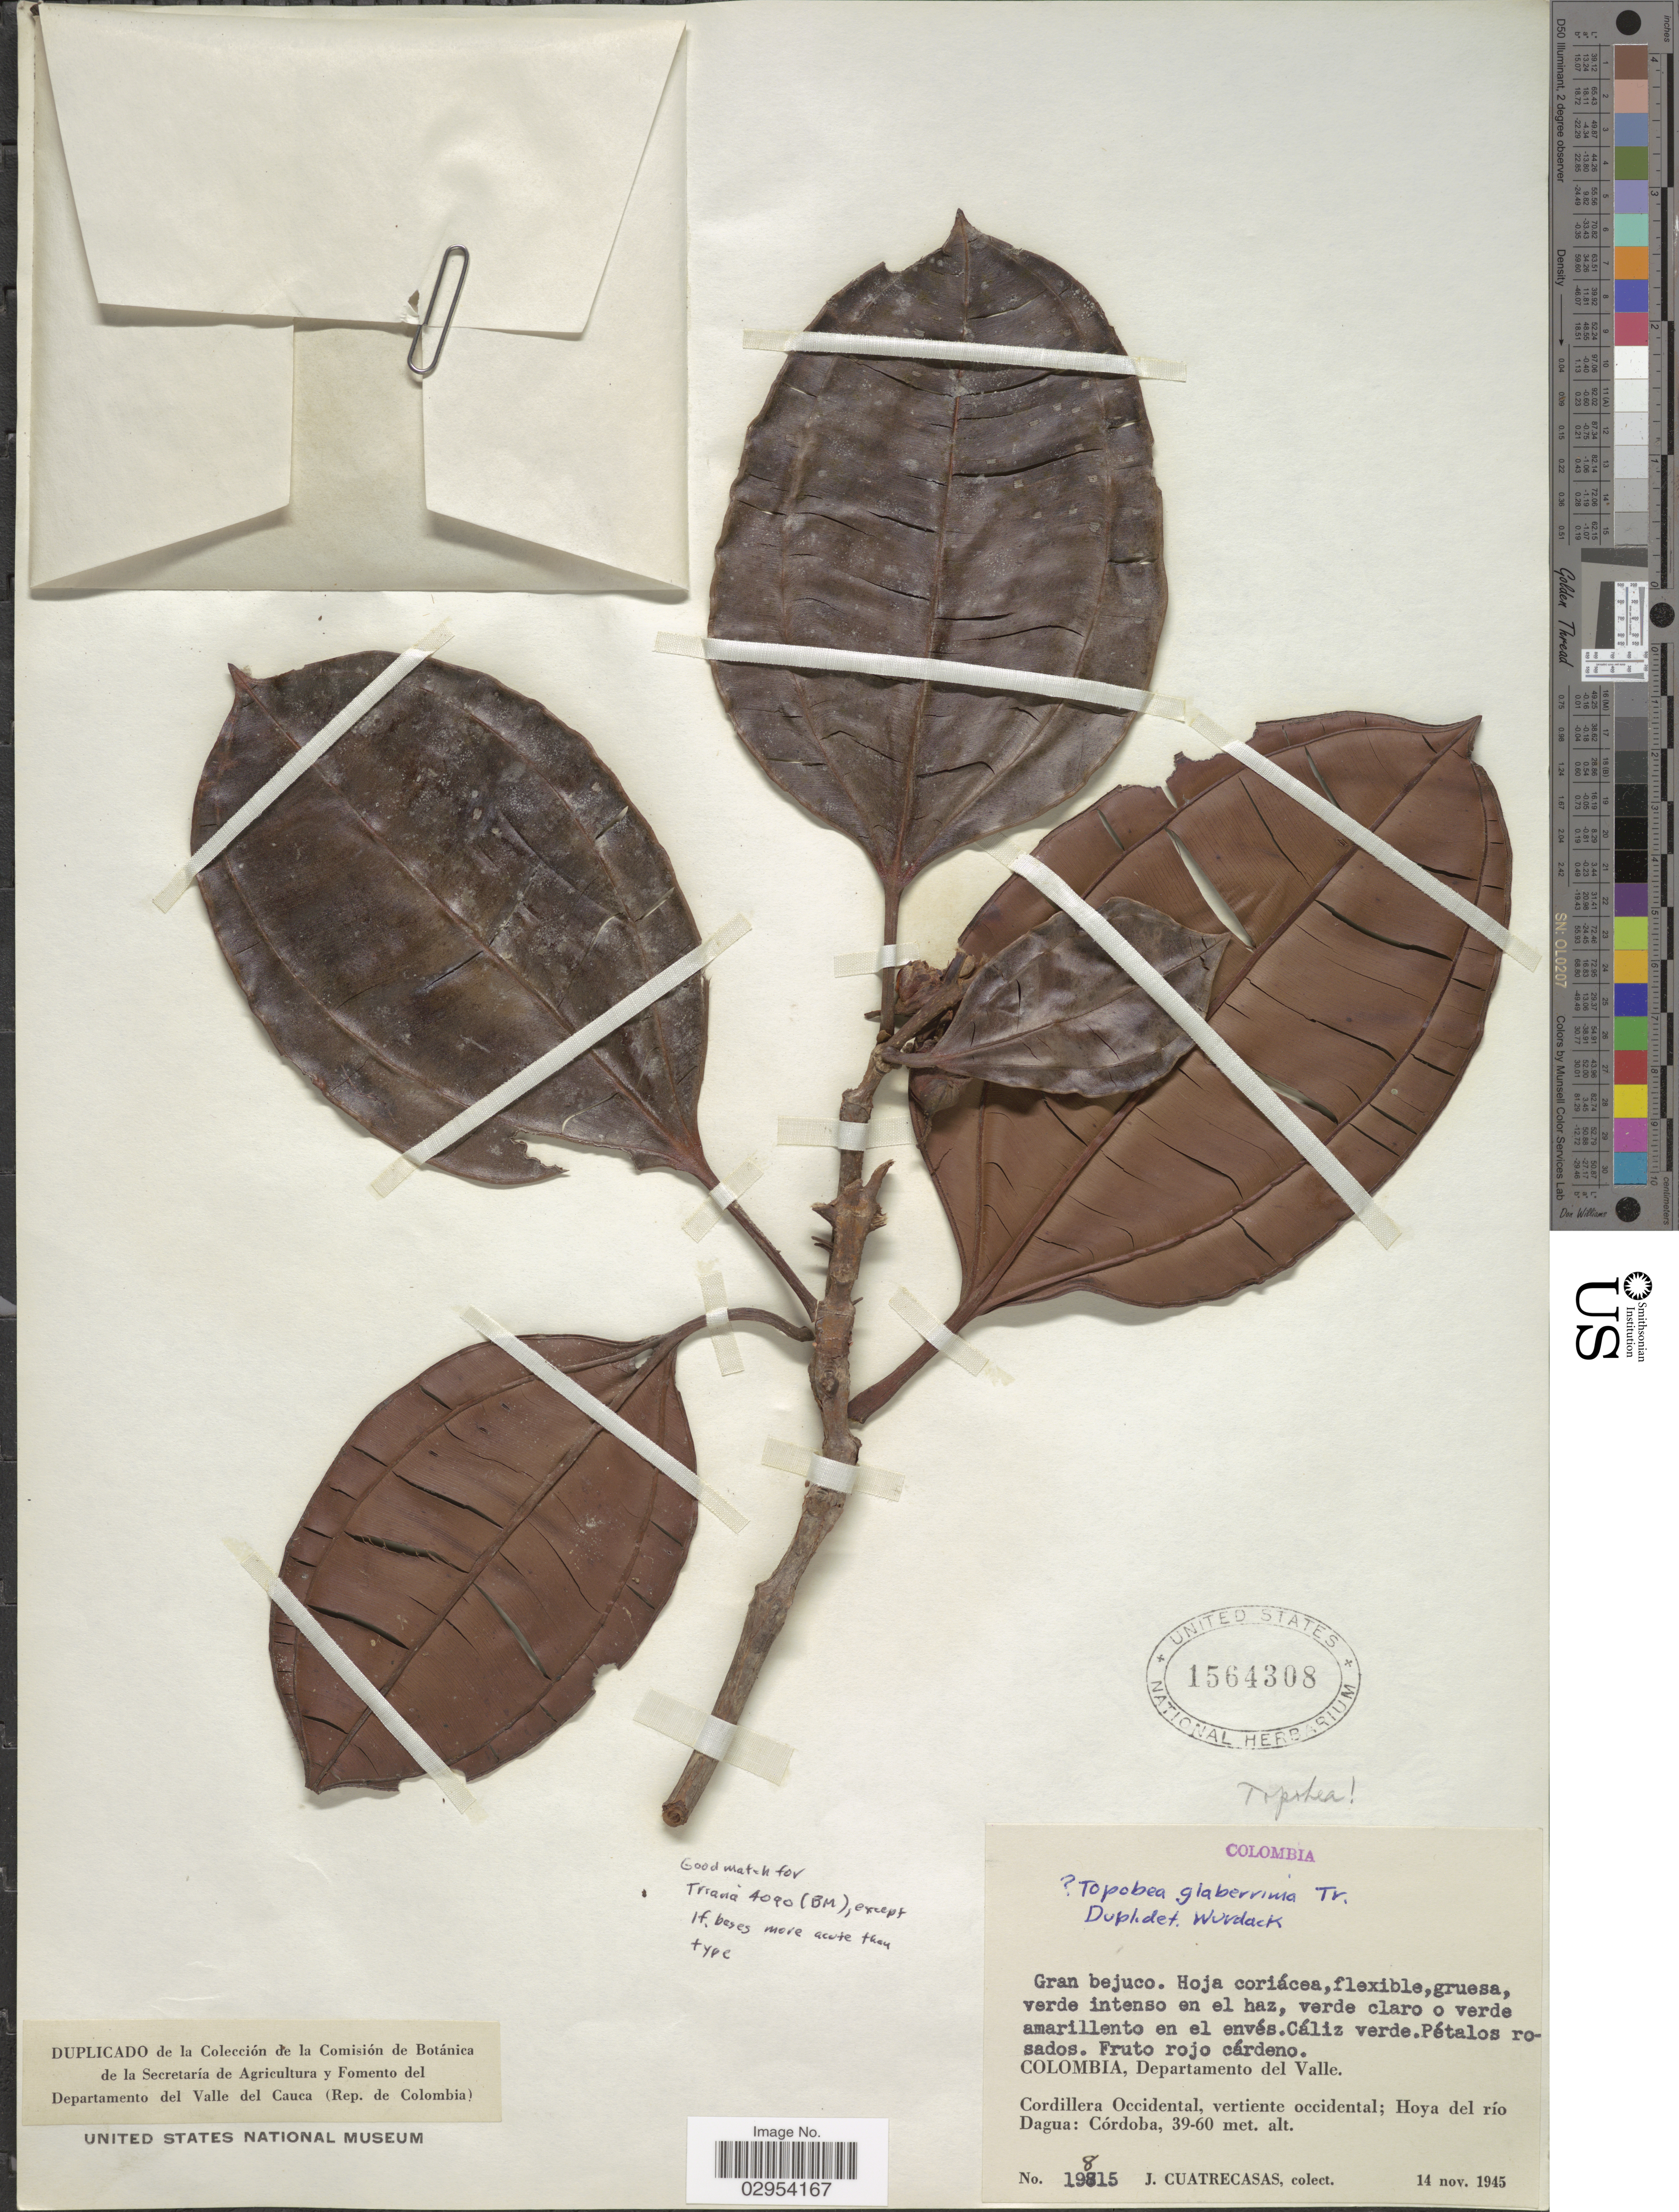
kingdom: Plantae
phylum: Tracheophyta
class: Magnoliopsida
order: Myrtales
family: Melastomataceae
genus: Topobea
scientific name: Topobea glaberrima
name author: Triana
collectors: J. Cuatrecasas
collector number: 19815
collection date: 1945-11-14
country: Colombia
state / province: Valle del Cauca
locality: Departamento del Valle. Cordillera Occidental, vertiente occidental; Hoya del río Dagua: Córdoba.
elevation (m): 39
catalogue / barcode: US 1564308